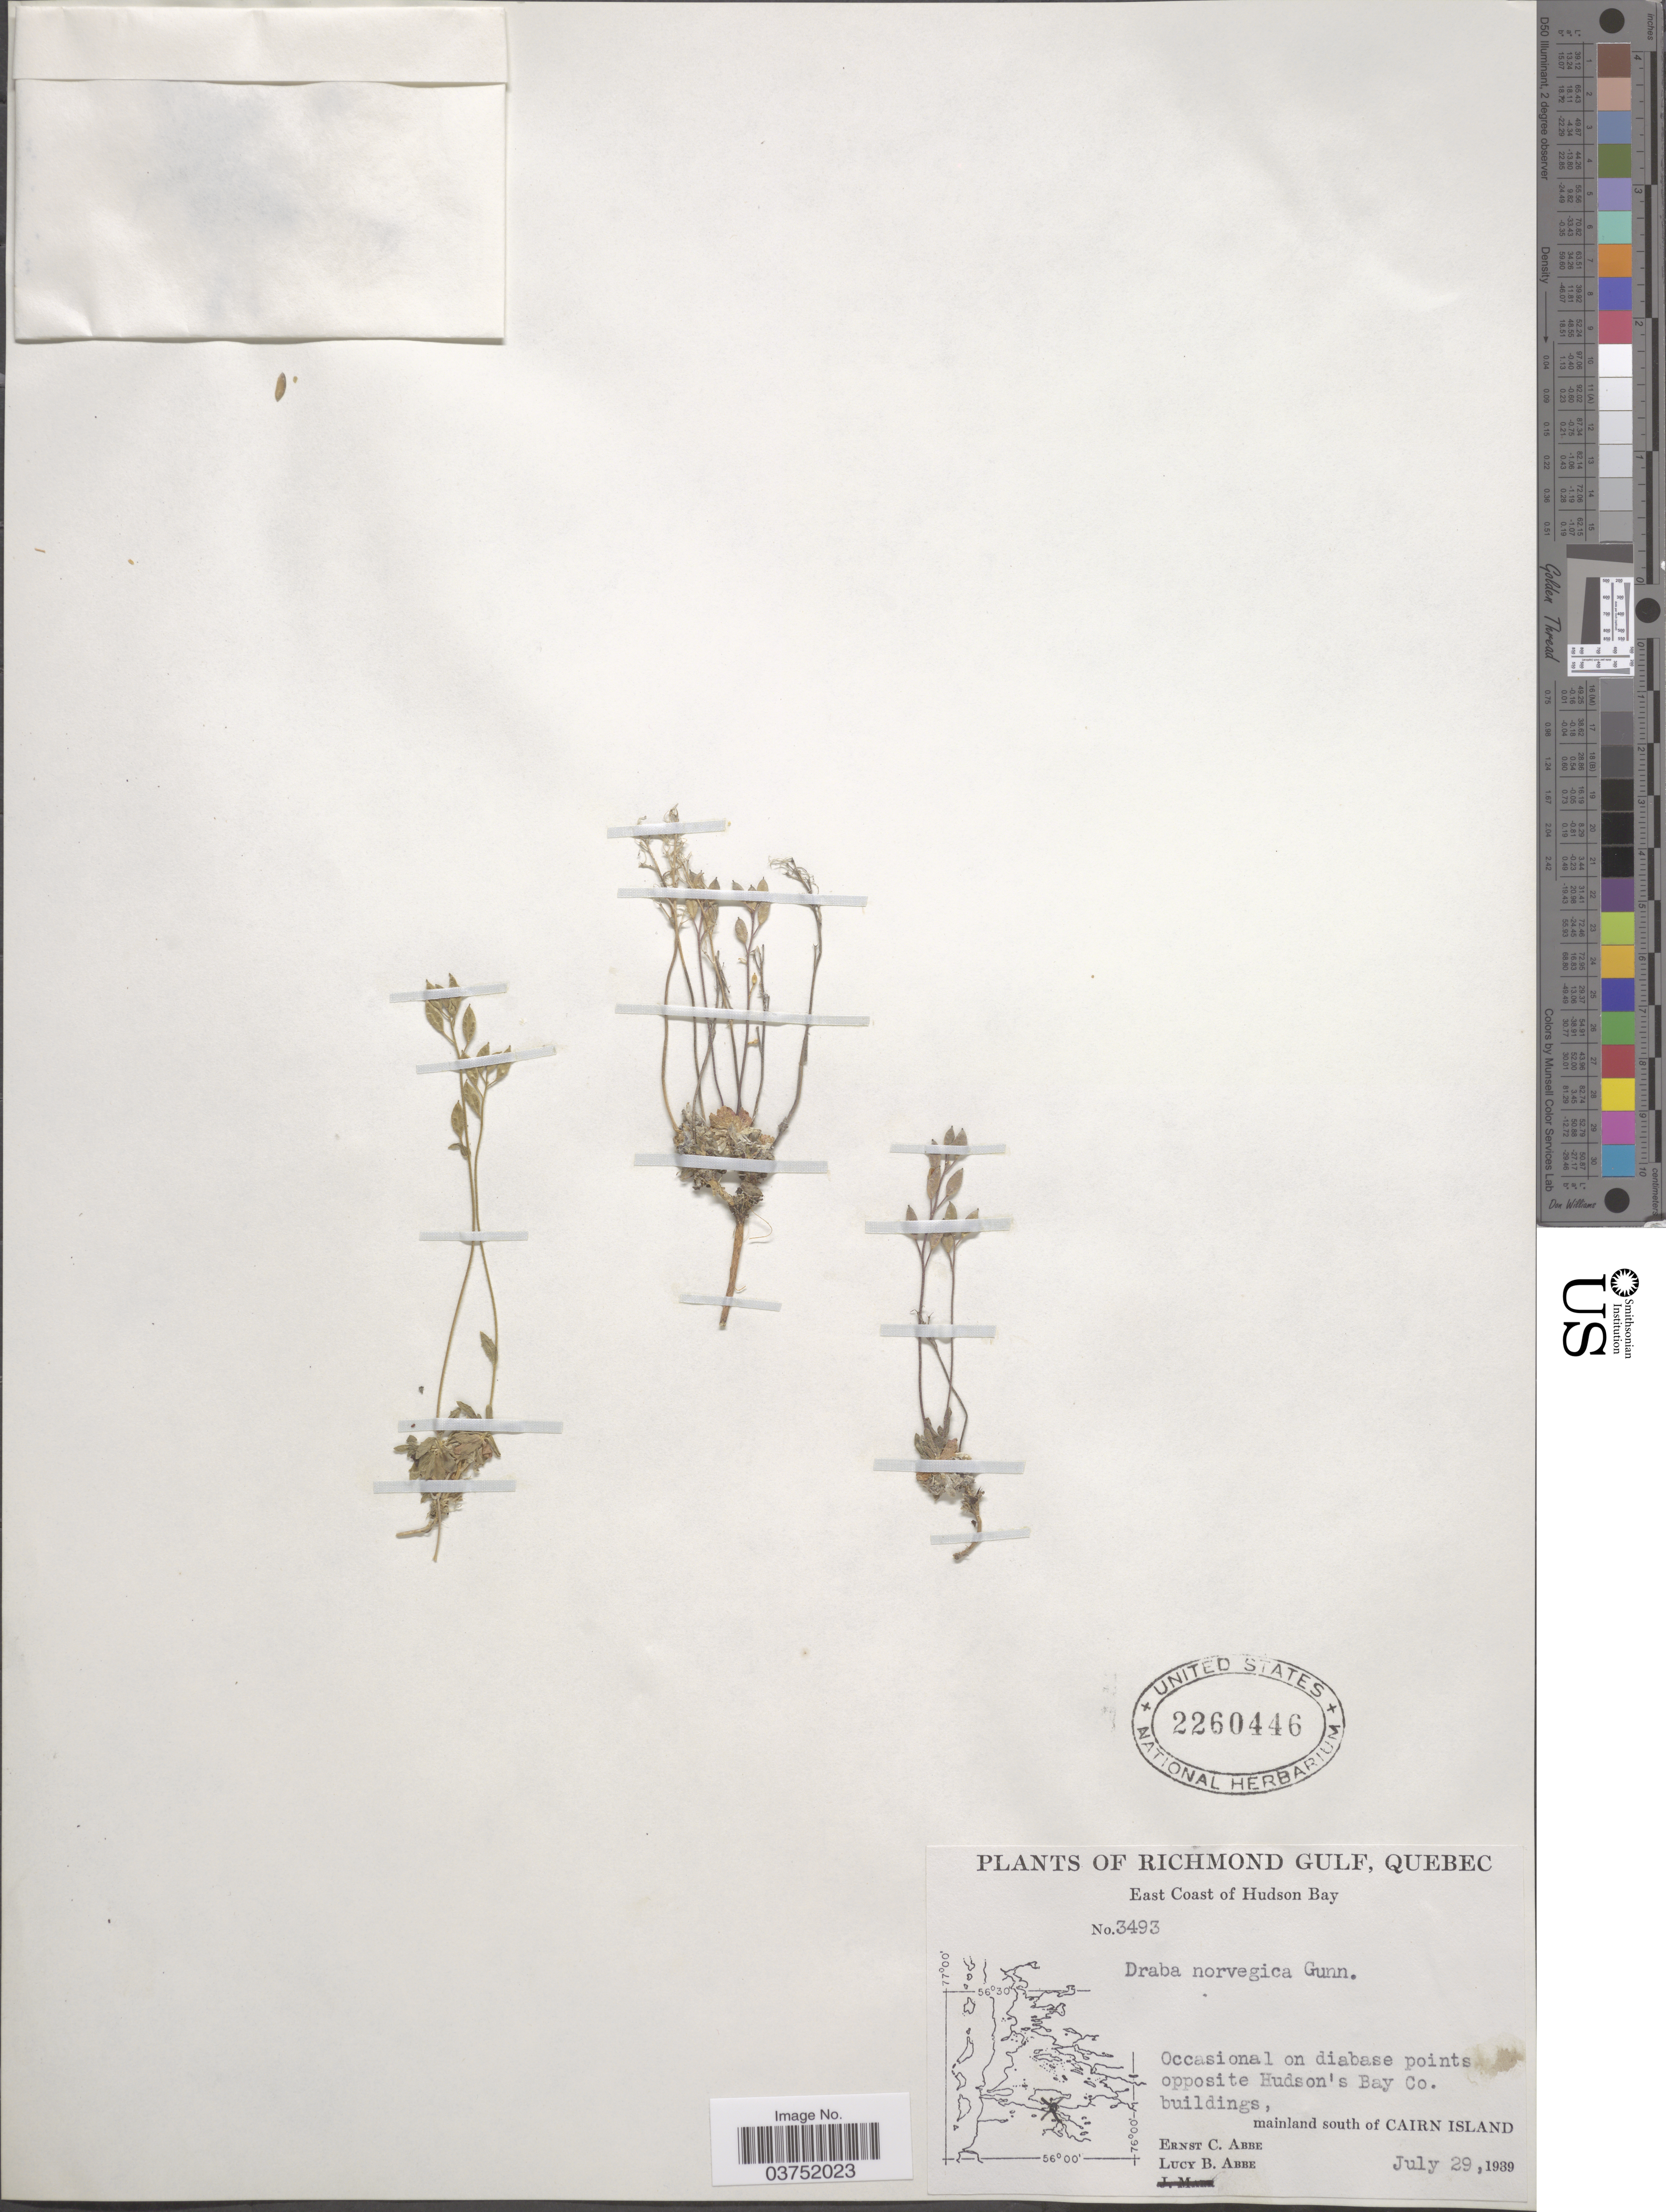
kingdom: Plantae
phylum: Tracheophyta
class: Magnoliopsida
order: Brassicales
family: Brassicaceae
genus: Draba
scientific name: Draba norvegica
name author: Gunnerus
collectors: E. C. Abbe & L. B. Abbe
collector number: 3493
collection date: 1939-07-29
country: Canada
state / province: Quebec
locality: Richmond Gulf. East Coast of Hudson Bay. Occasional on diabase points opposite Hudson's Bay Co. buildings, mainland south of Cairn Island.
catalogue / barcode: US 2260446